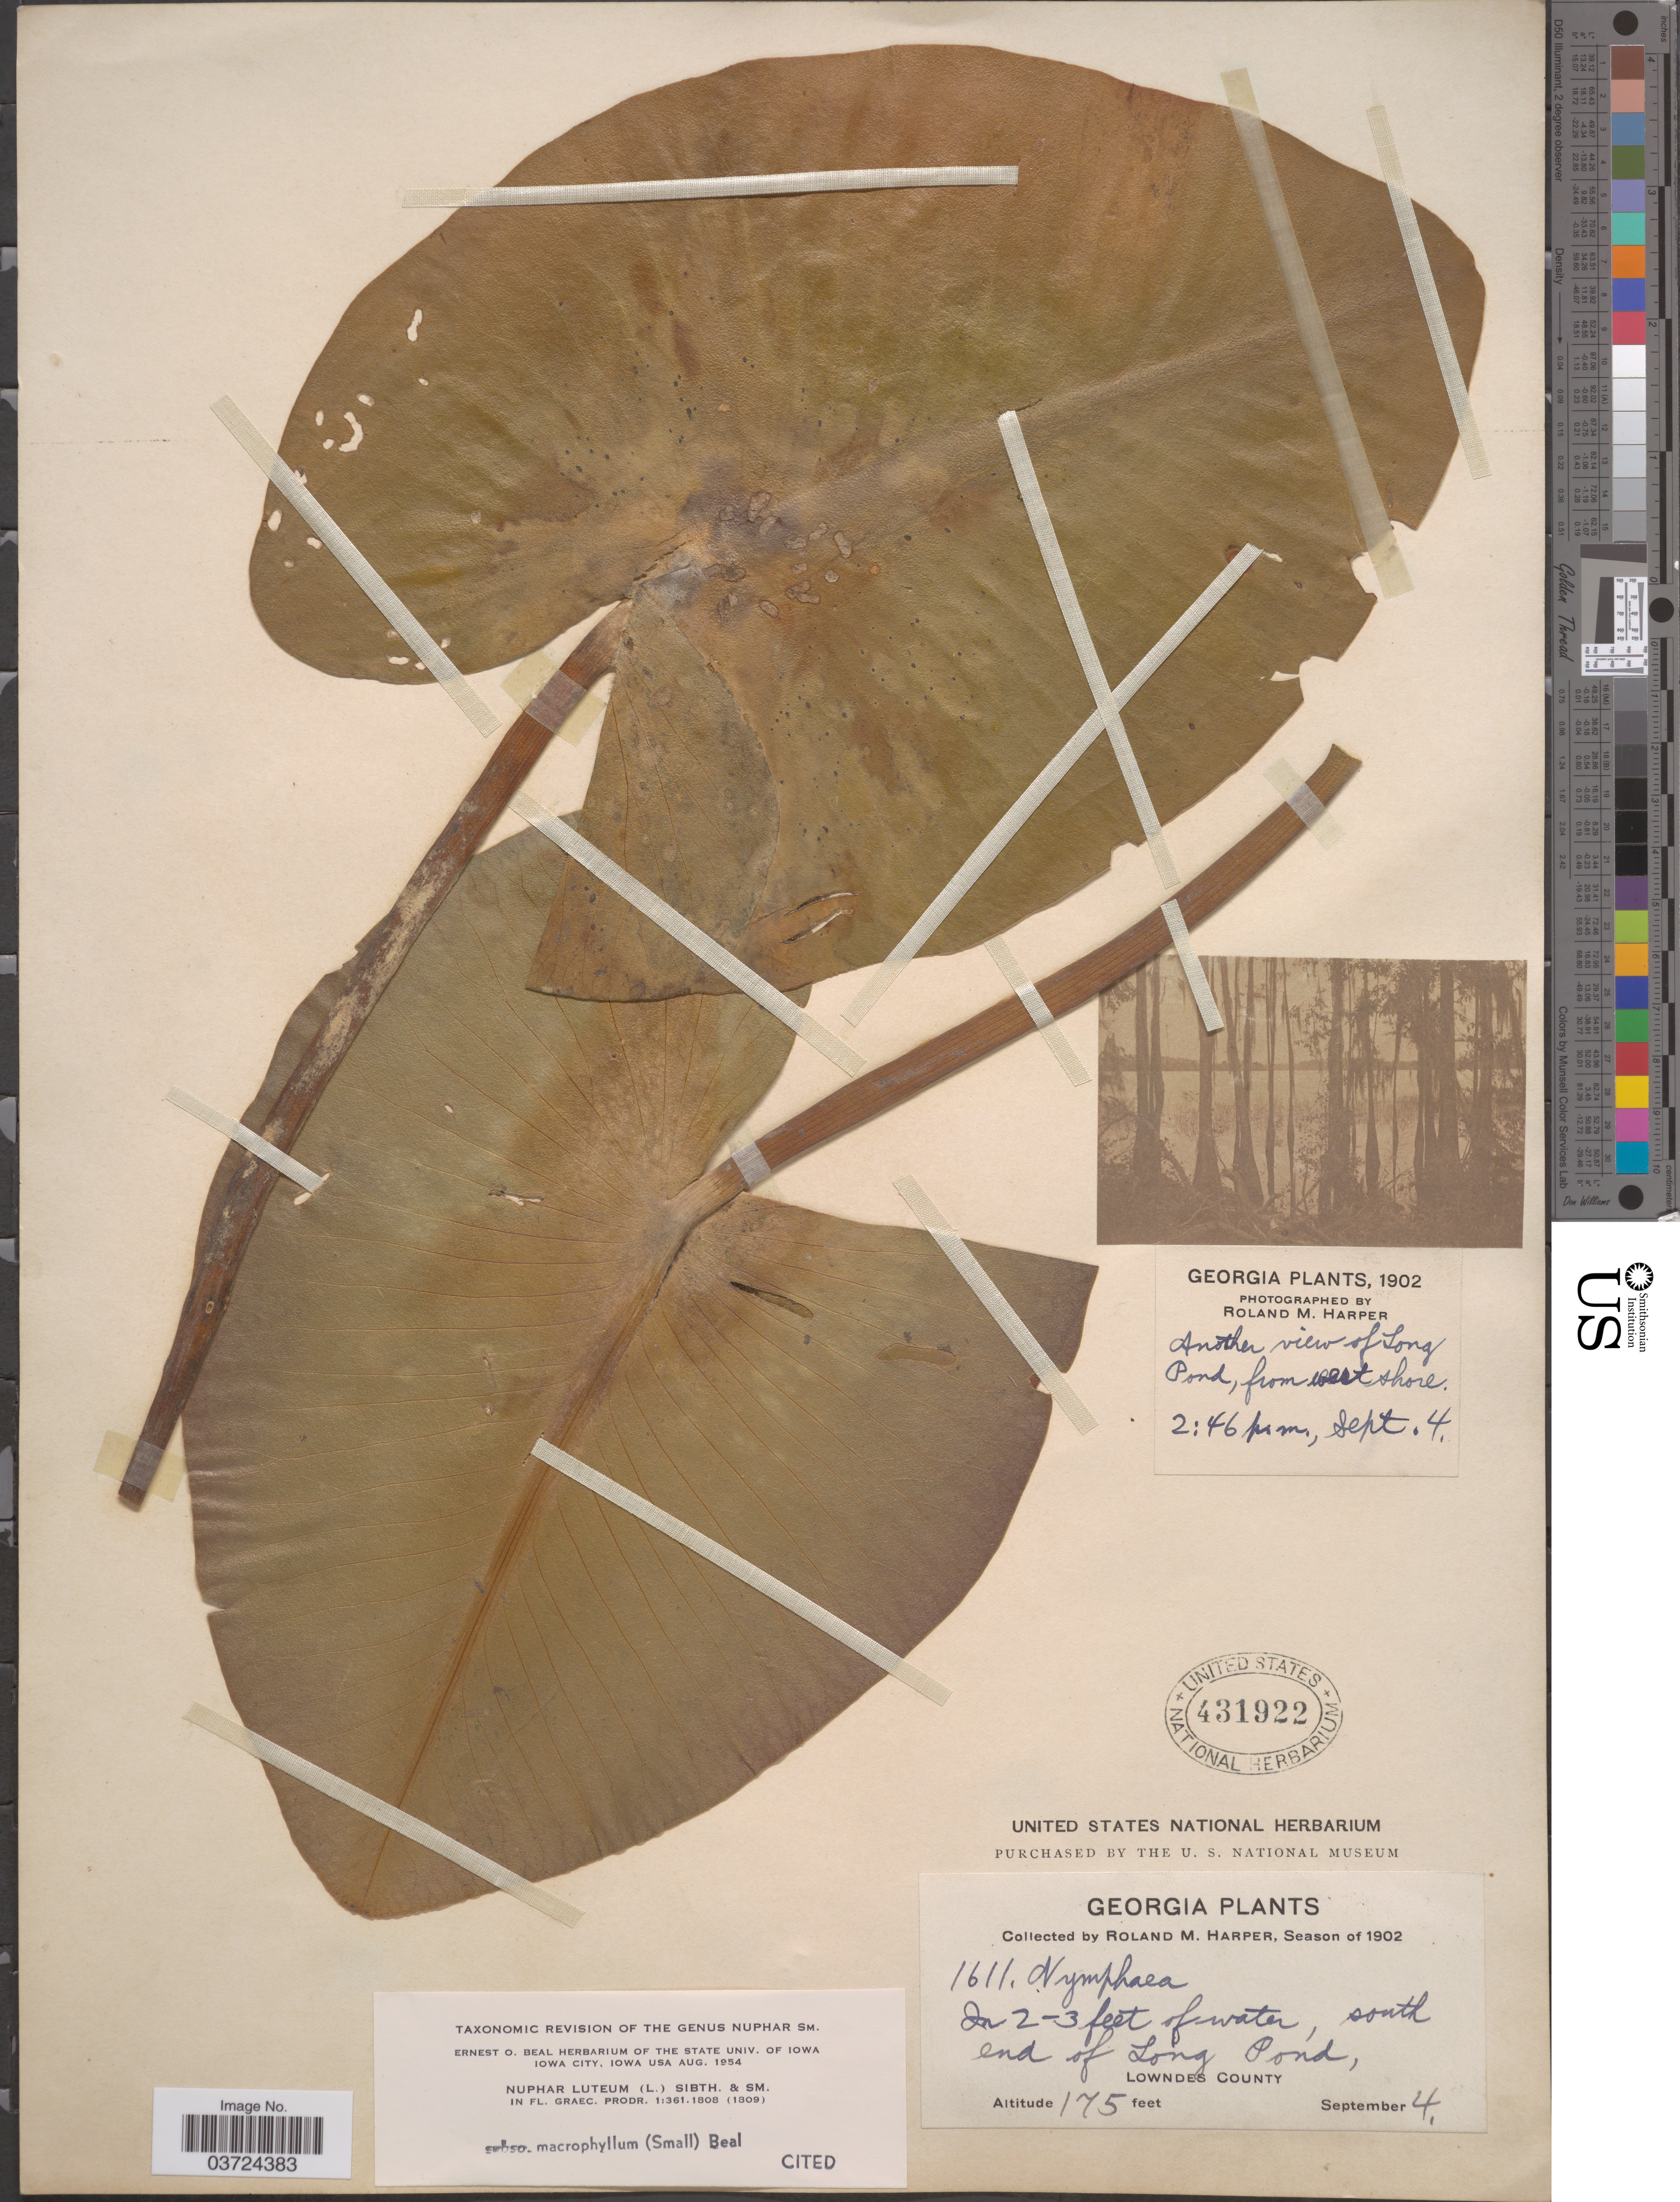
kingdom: Plantae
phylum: Tracheophyta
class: Magnoliopsida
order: Nymphaeales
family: Nymphaeaceae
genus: Nuphar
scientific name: Nuphar advena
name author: (Aiton) W.T. Aiton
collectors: R. M. Harper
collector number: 1611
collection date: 1902-09-04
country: United States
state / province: Georgia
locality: South end of Long Pond, Lowndes County.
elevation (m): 53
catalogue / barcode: US 431922